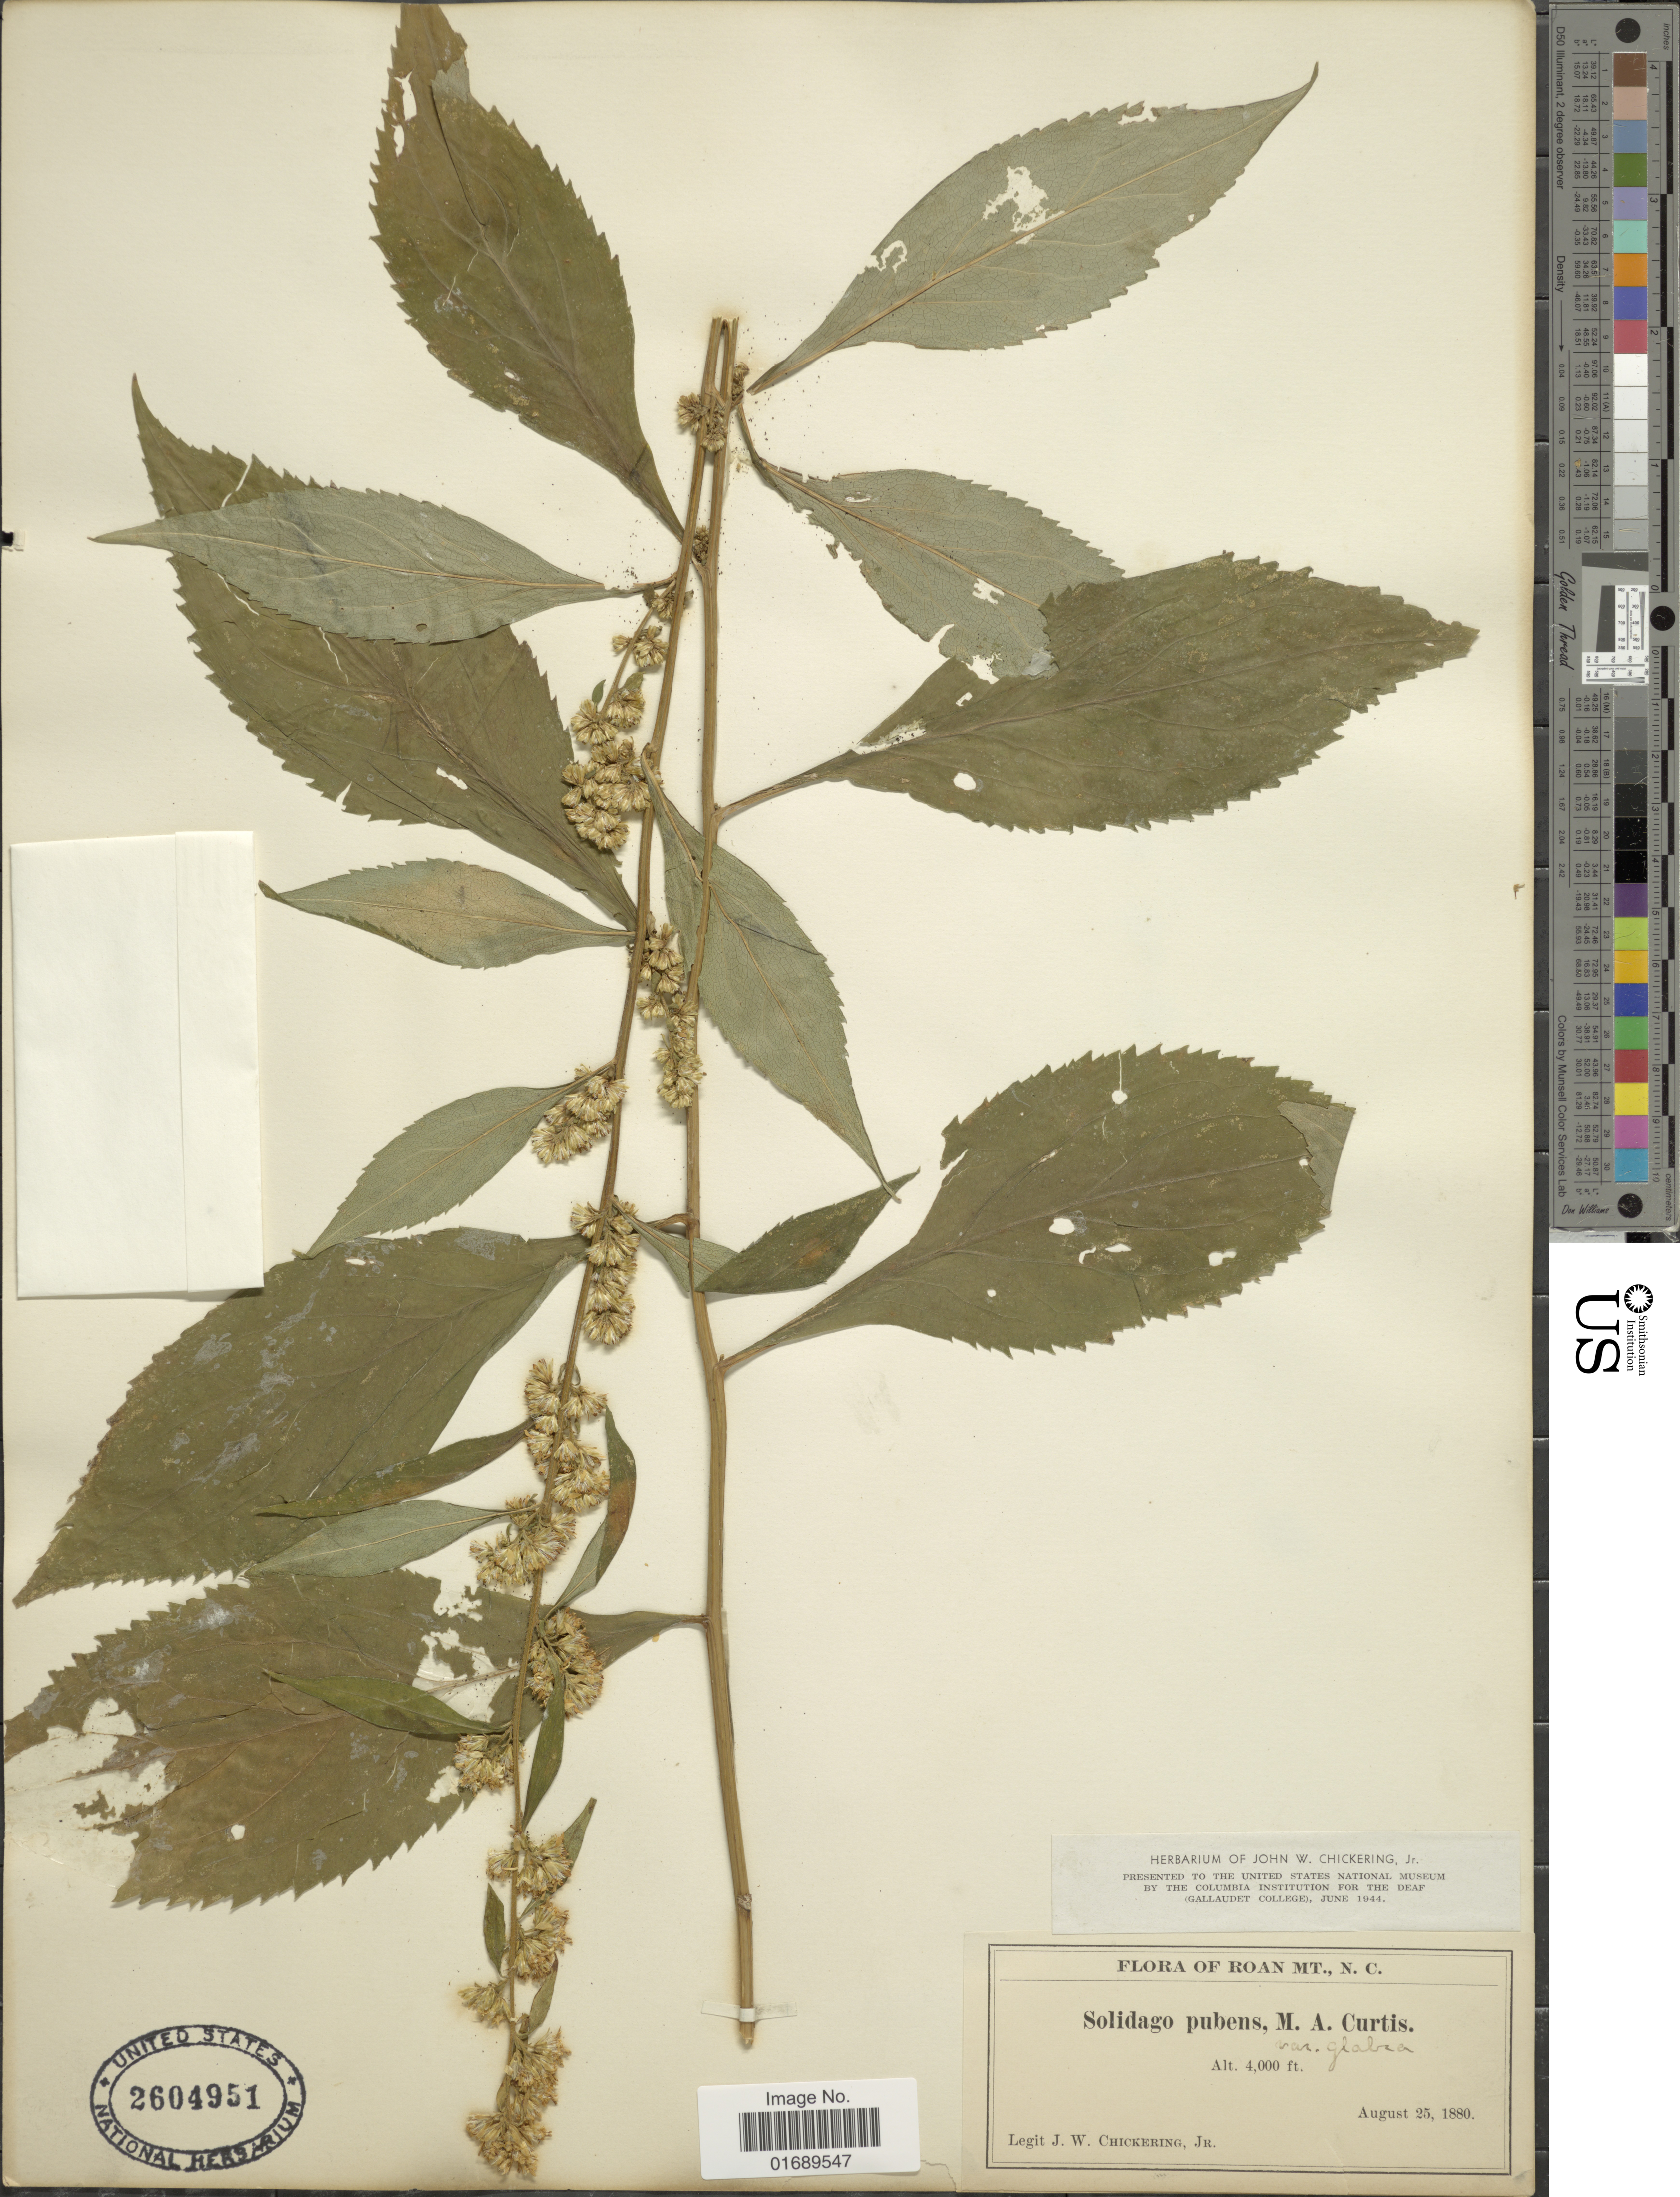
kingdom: Plantae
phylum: Tracheophyta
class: Magnoliopsida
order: Asterales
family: Asteraceae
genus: Solidago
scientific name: Solidago pubens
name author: M.A. Curtis ex Torr. & A. Gray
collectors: J. W. Chickering Jr.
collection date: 1880-08-25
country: United States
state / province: North Carolina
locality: Roan Mt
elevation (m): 1219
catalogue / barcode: US 2604951